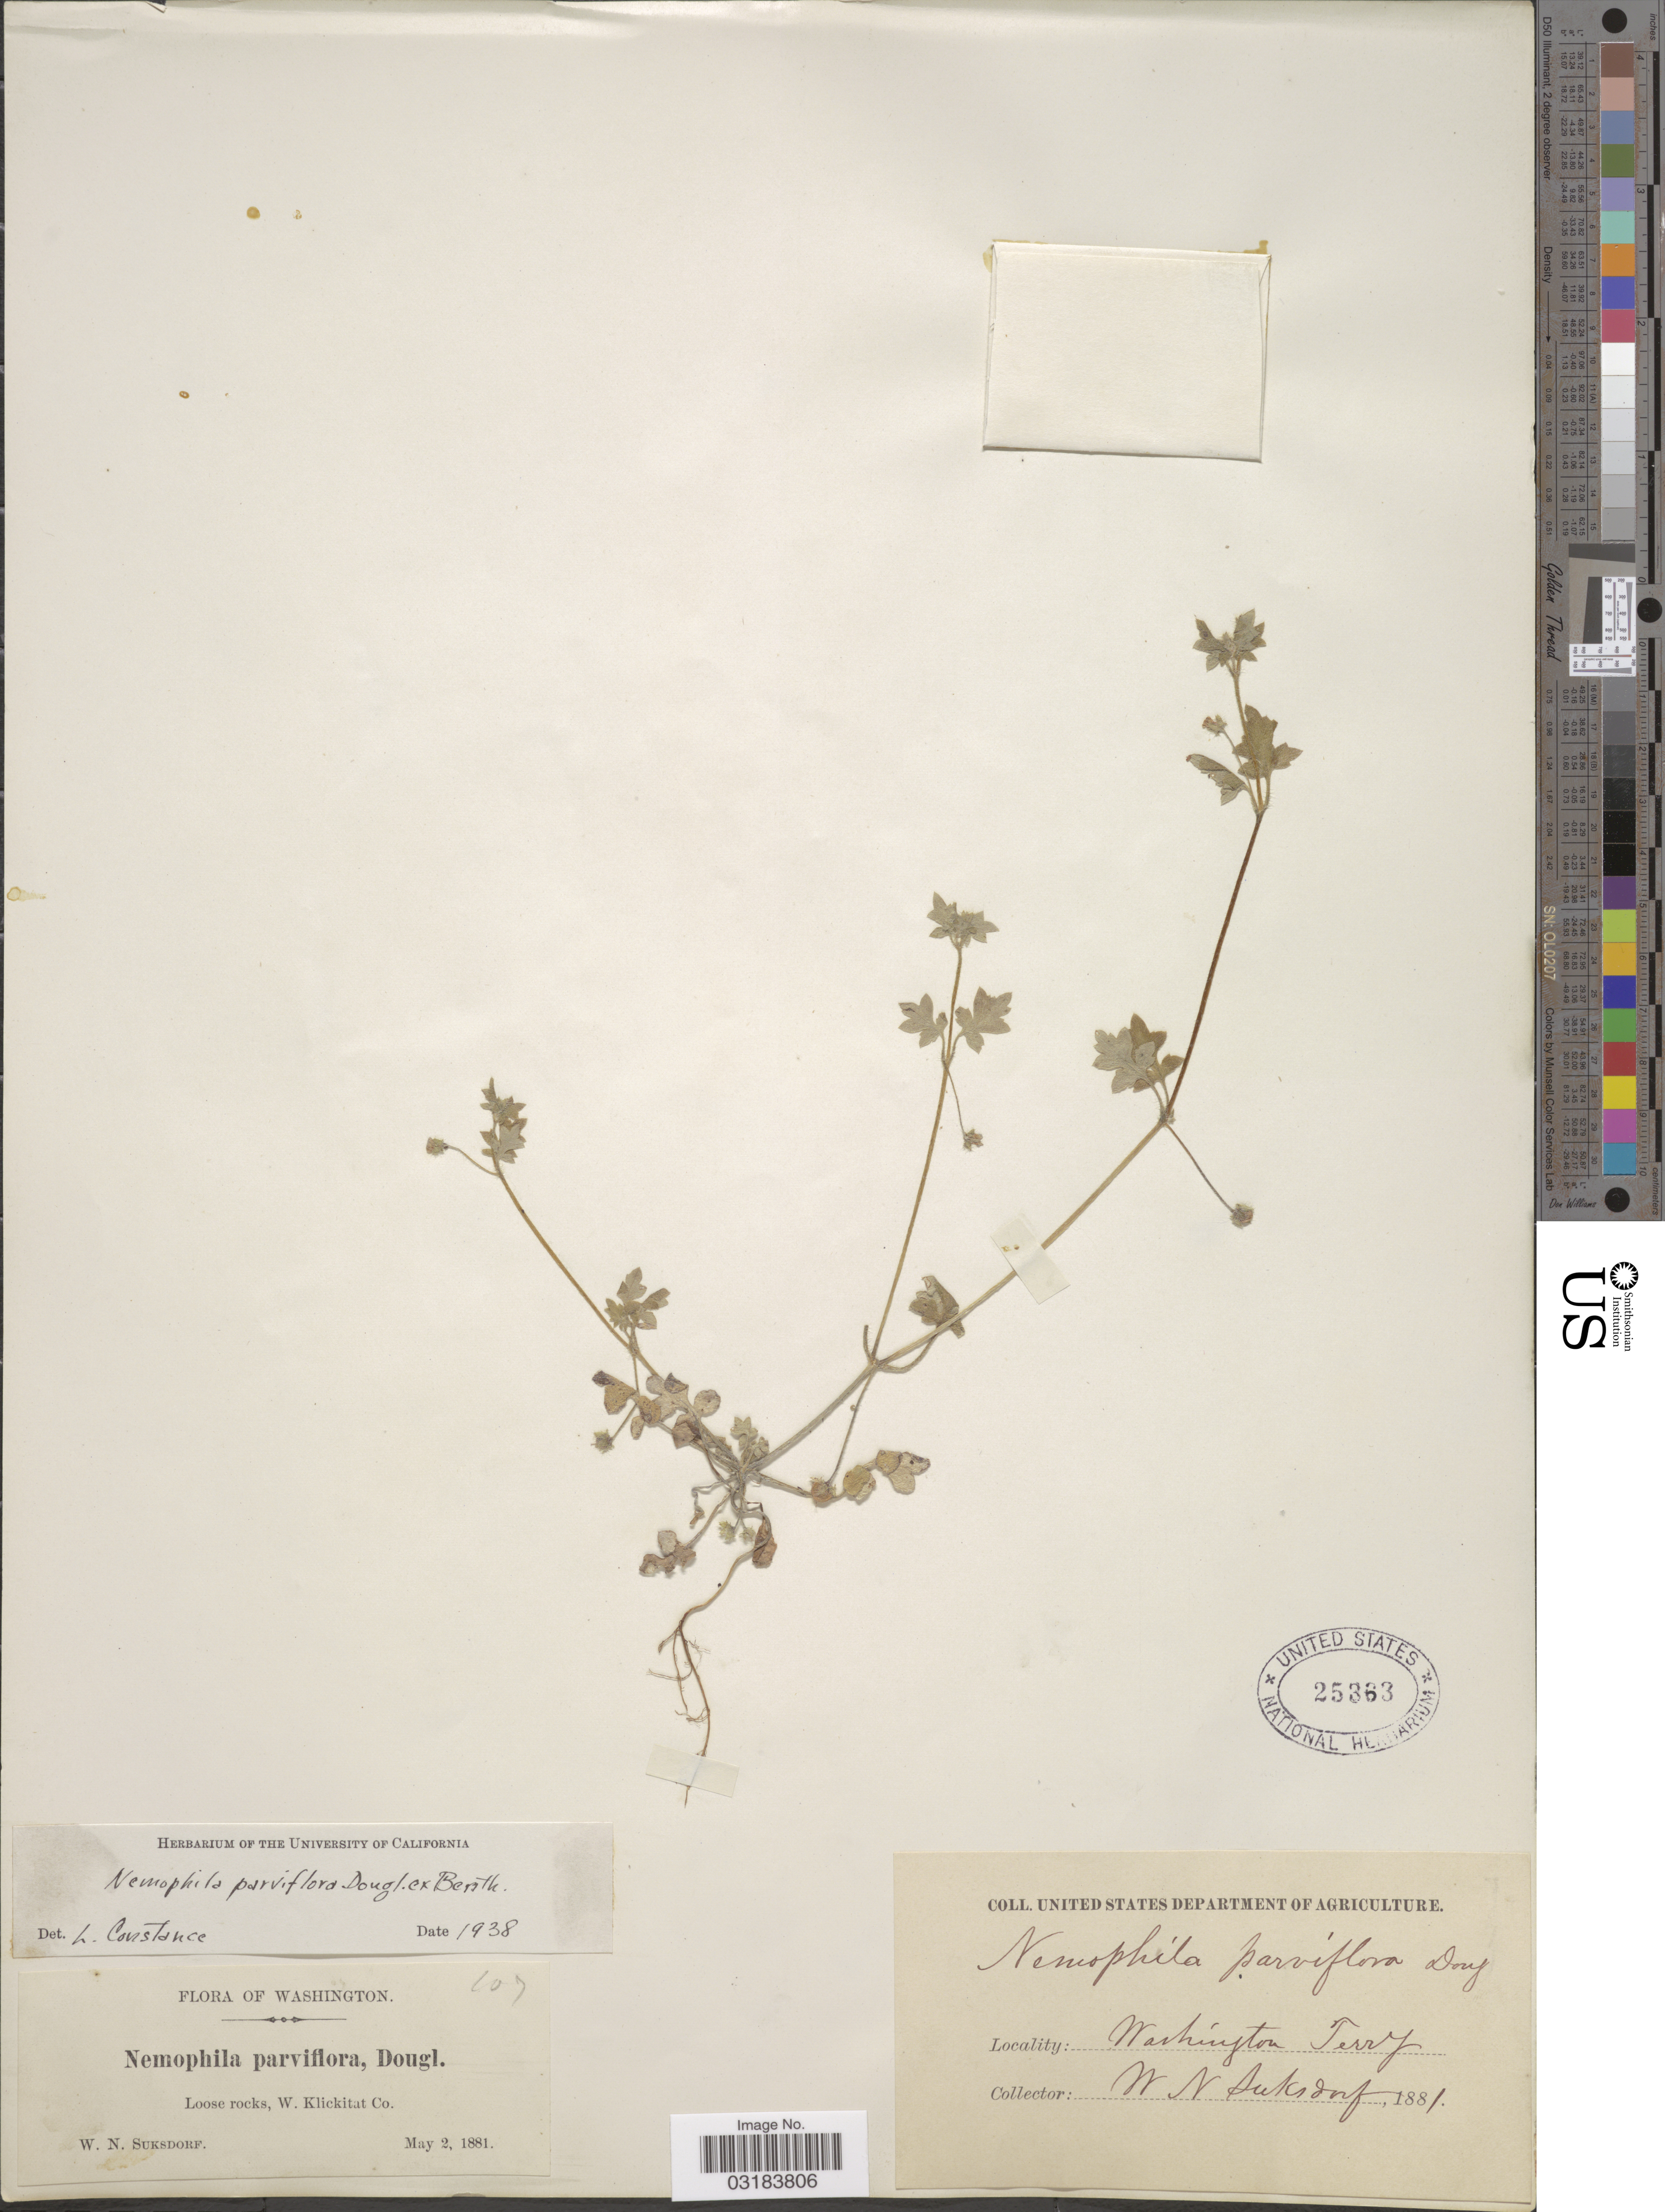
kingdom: Plantae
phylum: Tracheophyta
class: Magnoliopsida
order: Boraginales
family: Hydrophyllaceae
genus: Nemophila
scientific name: Nemophila parviflora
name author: Douglas ex Benth.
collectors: W. N. Suksdorf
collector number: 107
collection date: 1881-05-02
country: United States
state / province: Washington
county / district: Klickitat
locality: Loose rocks, W. Klickitat Co.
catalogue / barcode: US 25363